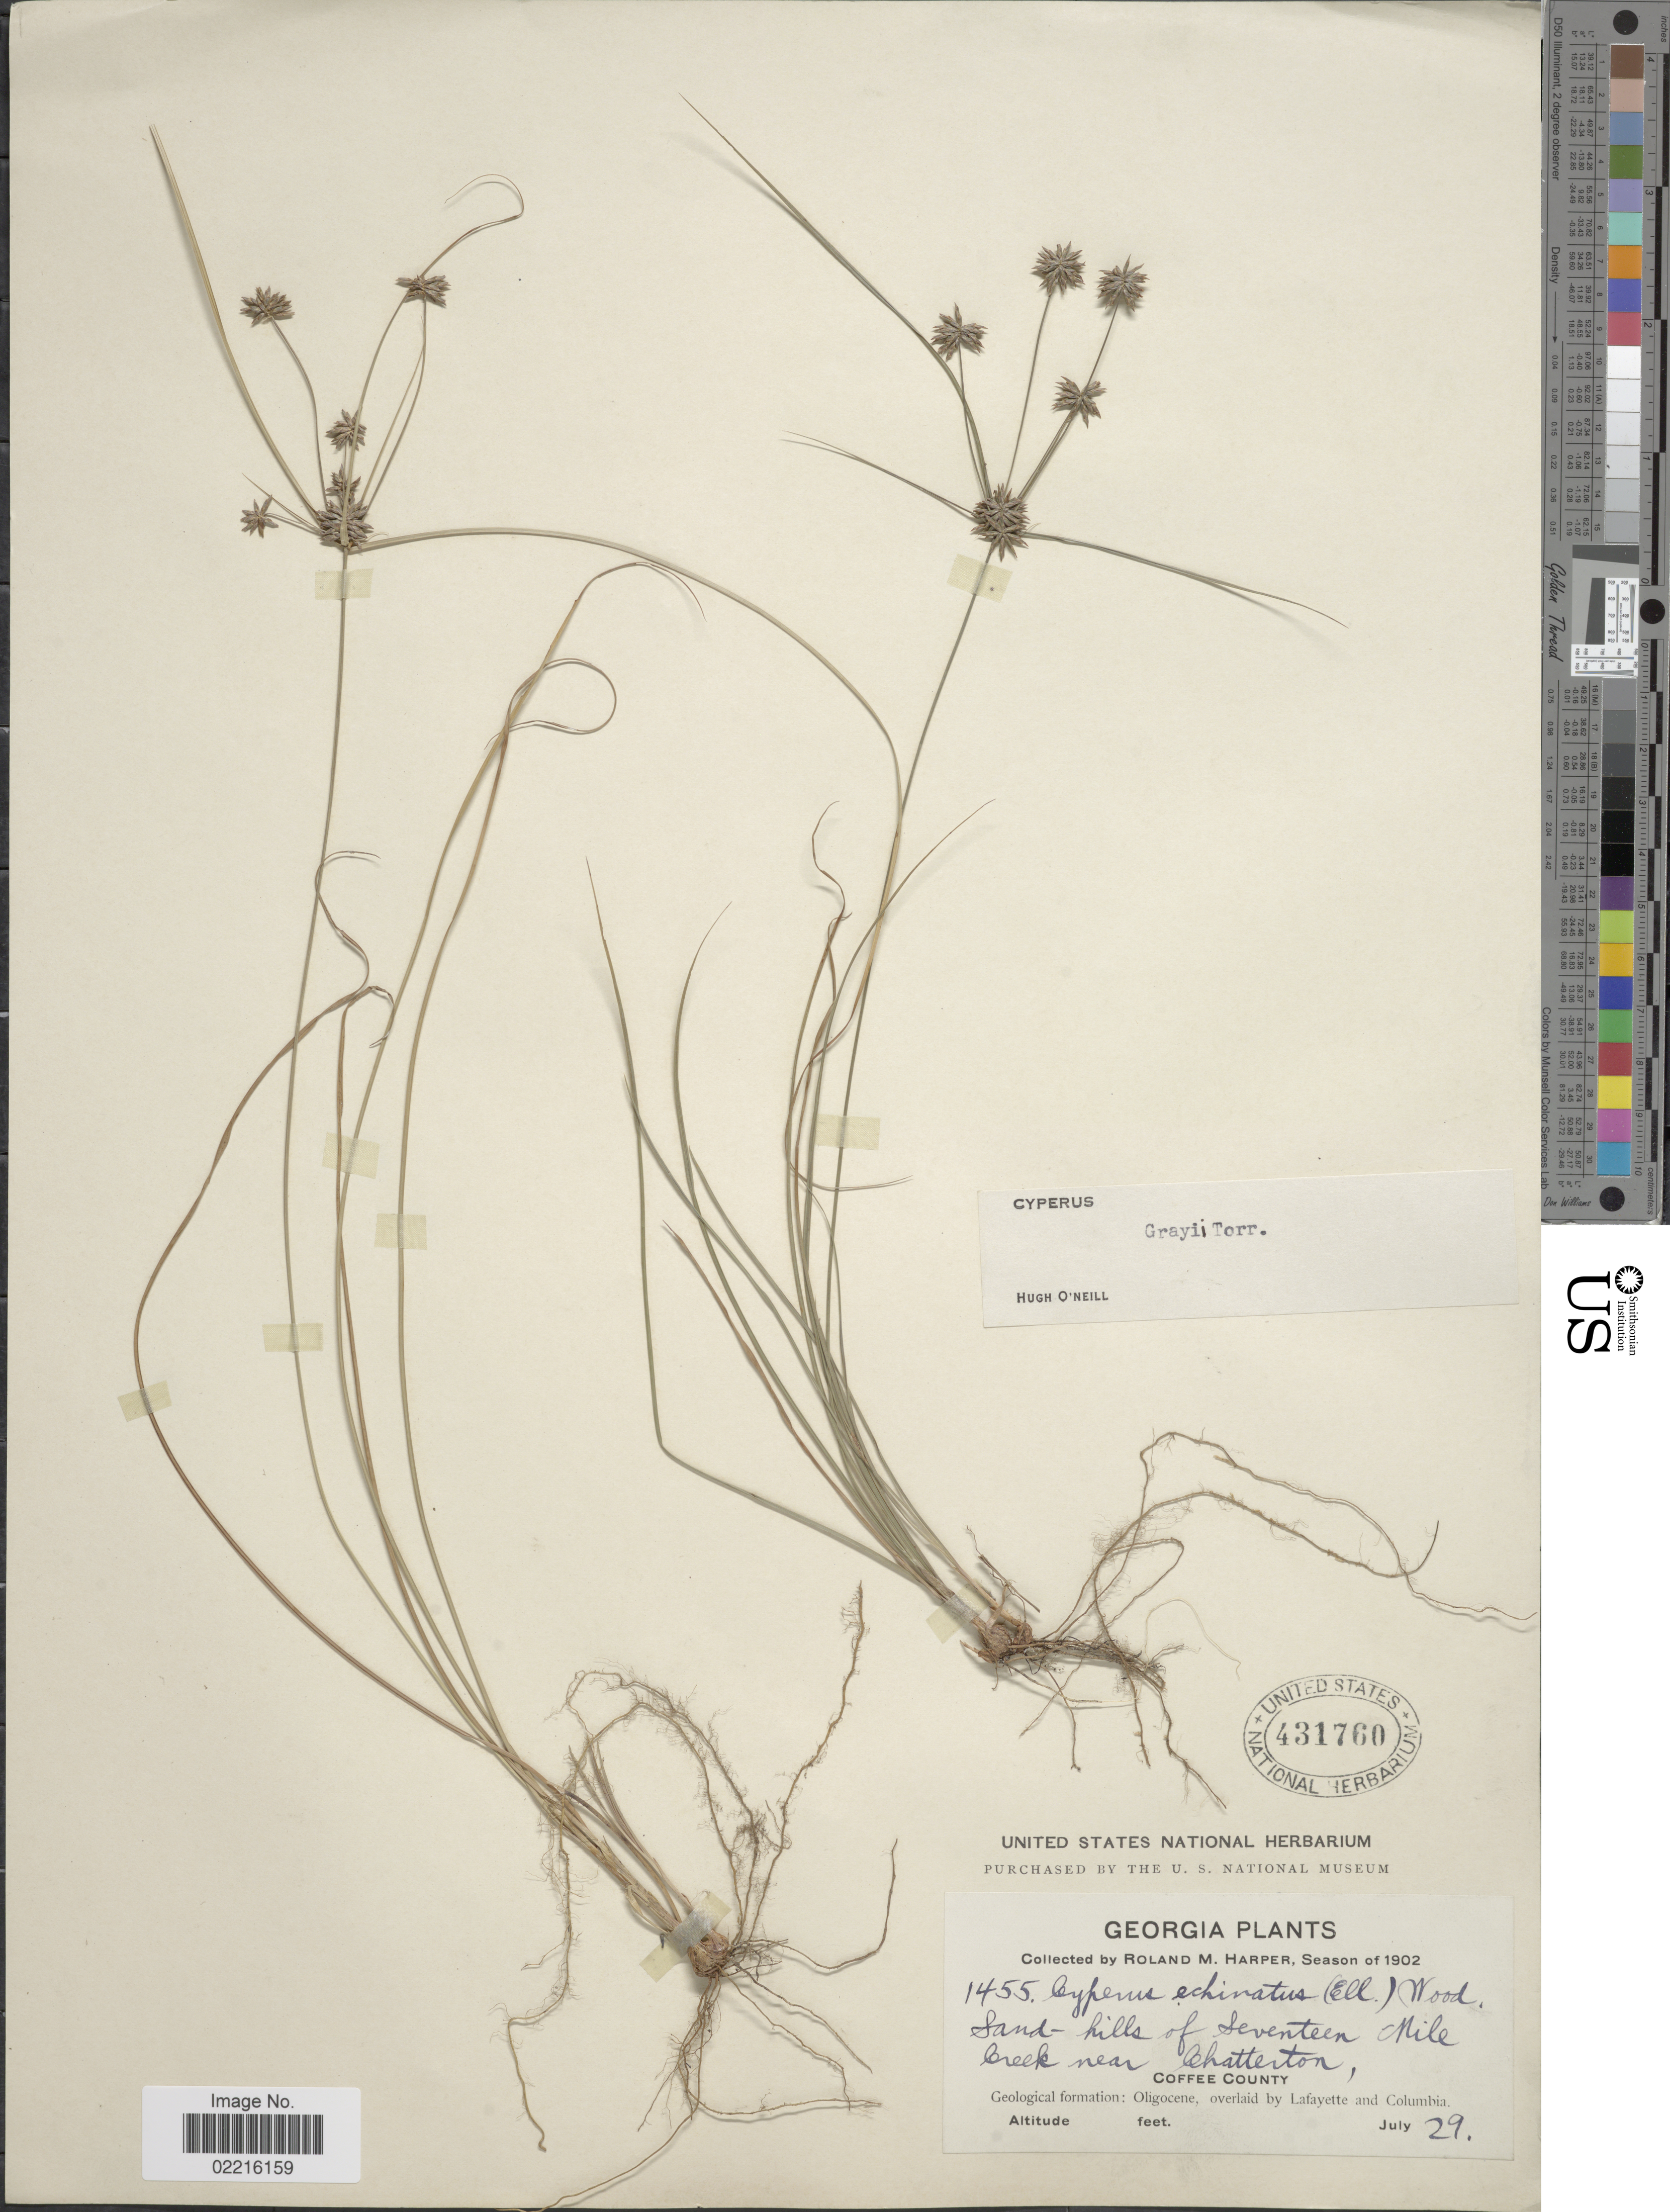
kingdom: Plantae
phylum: Tracheophyta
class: Liliopsida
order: Poales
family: Cyperaceae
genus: Cyperus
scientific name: Cyperus grayi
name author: Torr.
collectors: R. M. Harper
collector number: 1455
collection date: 1902-07-29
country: United States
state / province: Georgia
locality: Sand- hills of Seventeen Mile Creek near Chatterton, Coffee County, Geological formation: Oligocene, overlaid Lafayette and Columbia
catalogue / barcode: US 431760